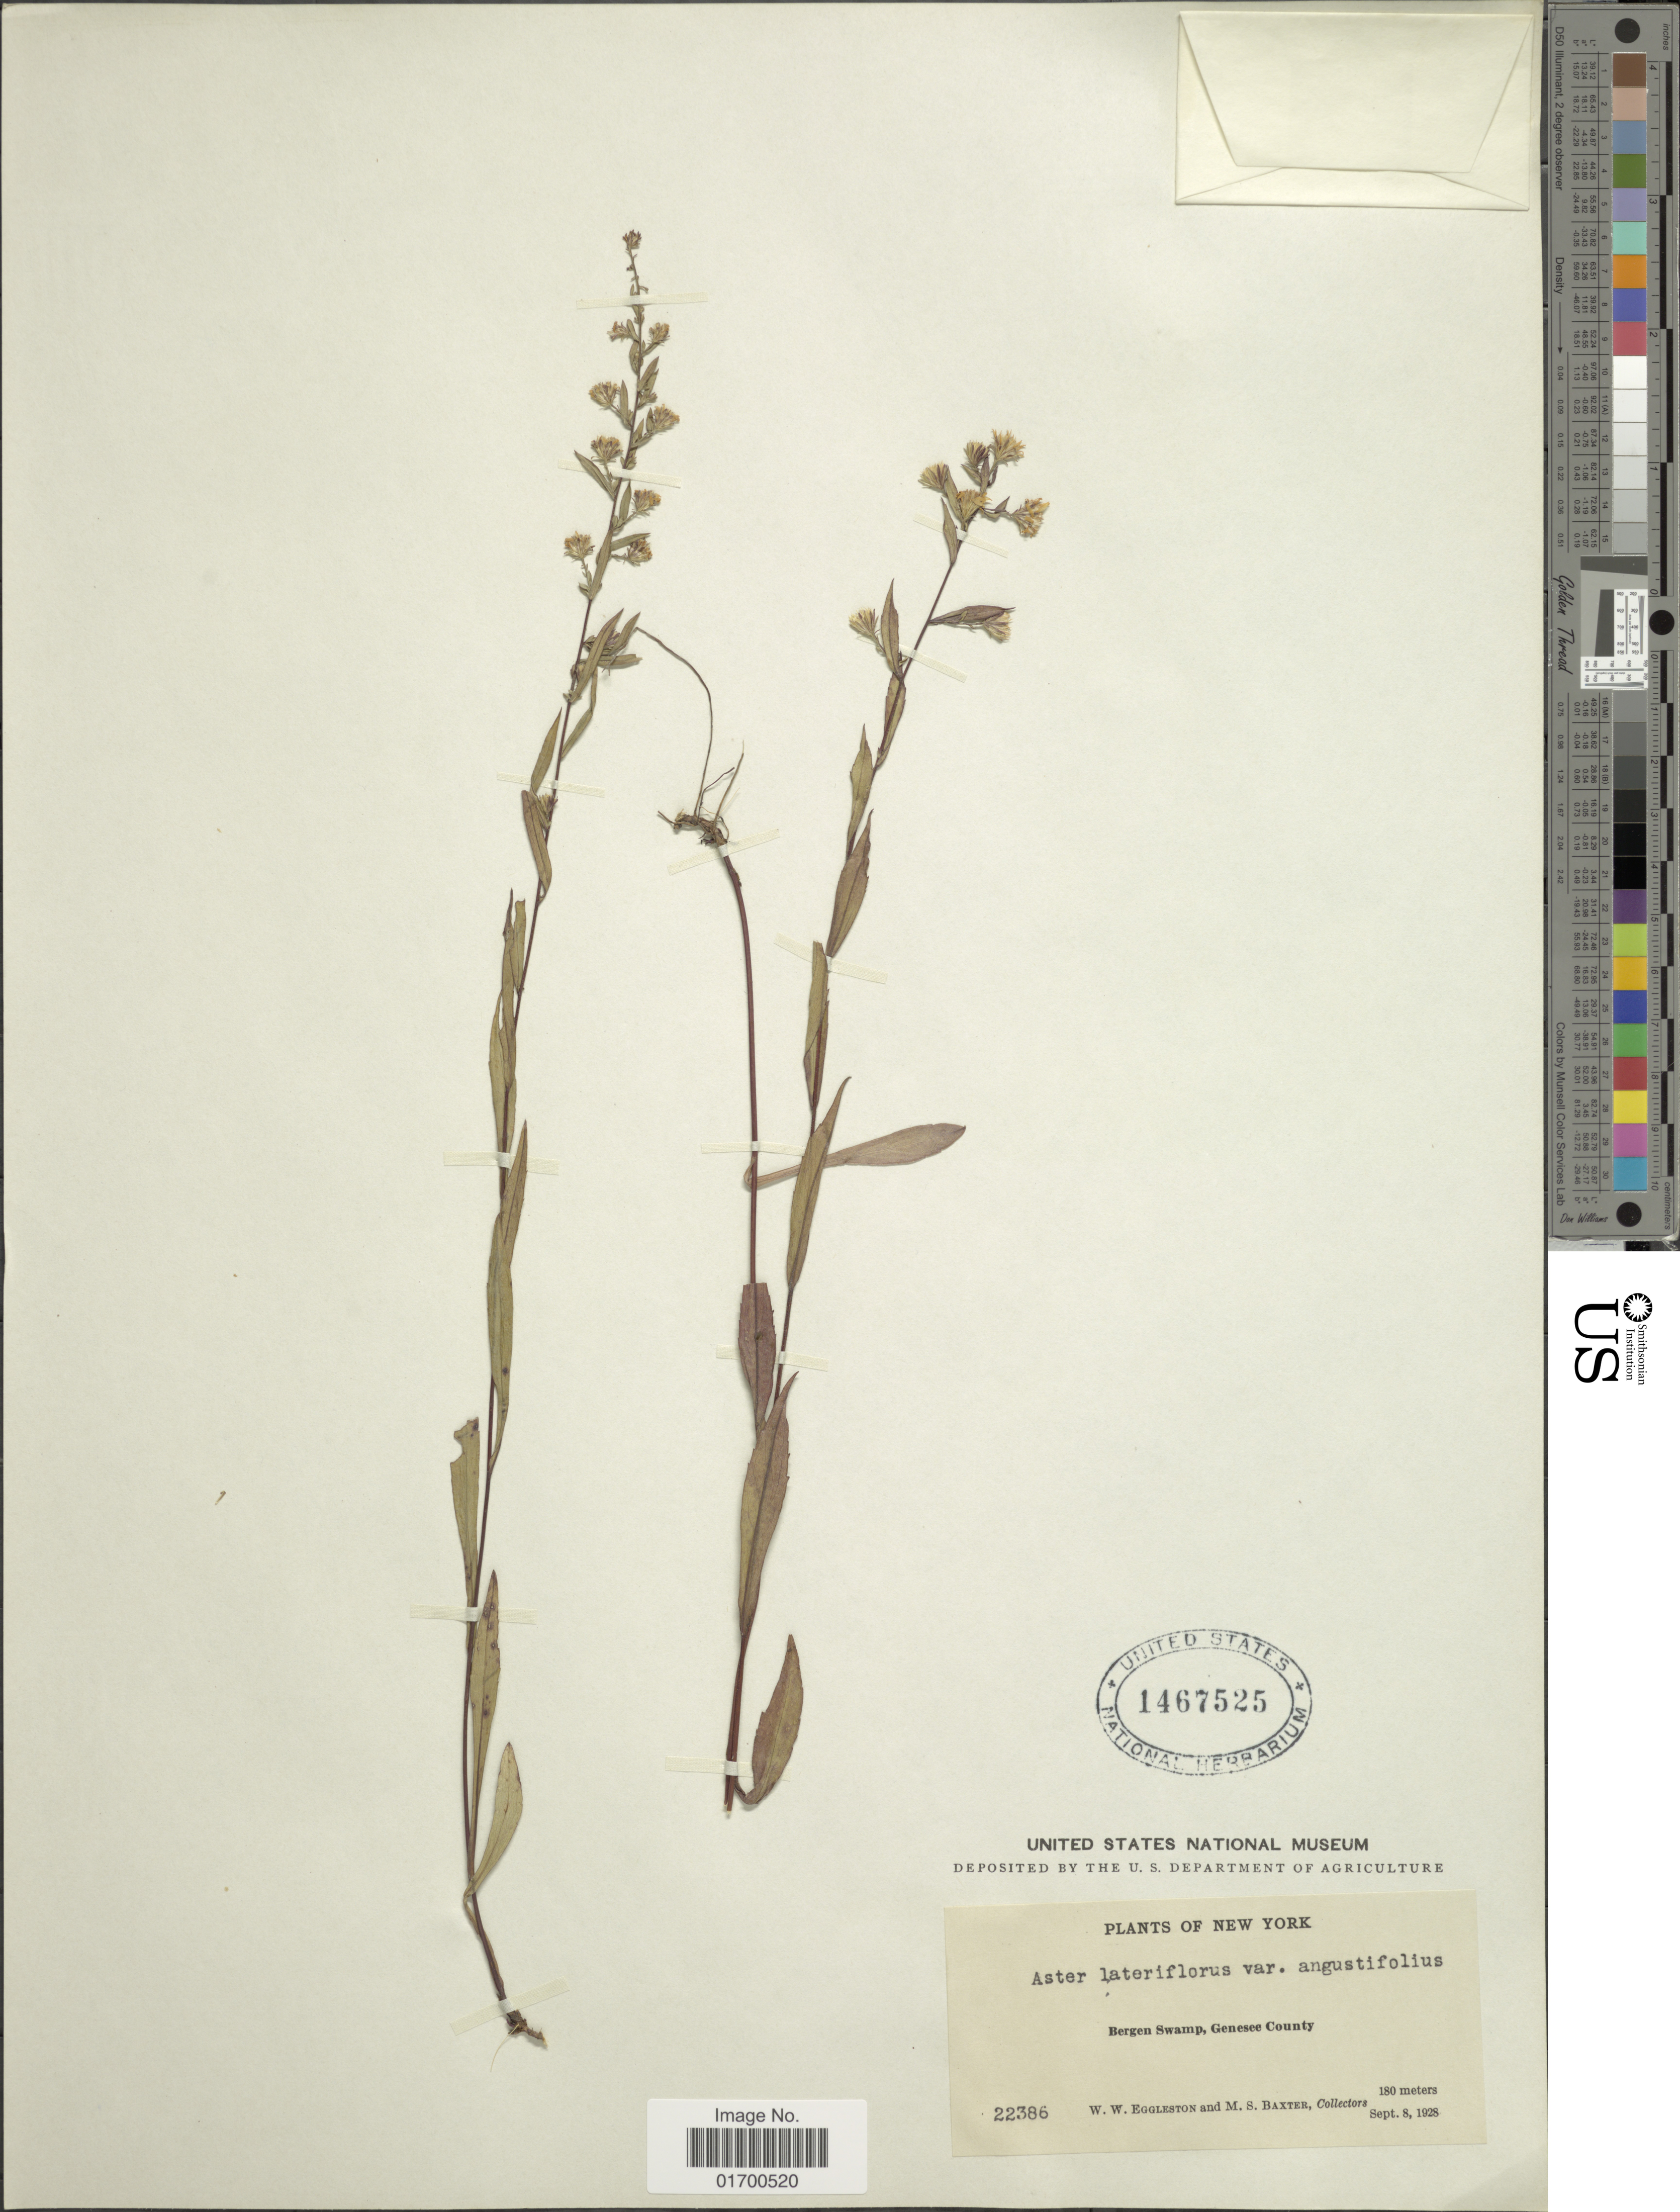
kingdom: Plantae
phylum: Tracheophyta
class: Magnoliopsida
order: Asterales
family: Asteraceae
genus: Symphyotrichum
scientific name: Symphyotrichum lateriflorum var. hirsuticaule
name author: (DC.) G.L. Nesom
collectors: W. W. Eggleston & M. Baxter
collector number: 22386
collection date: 1928-09-08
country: United States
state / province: New York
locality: Bergen Swamp, Genesee County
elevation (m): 180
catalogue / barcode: US 1467525